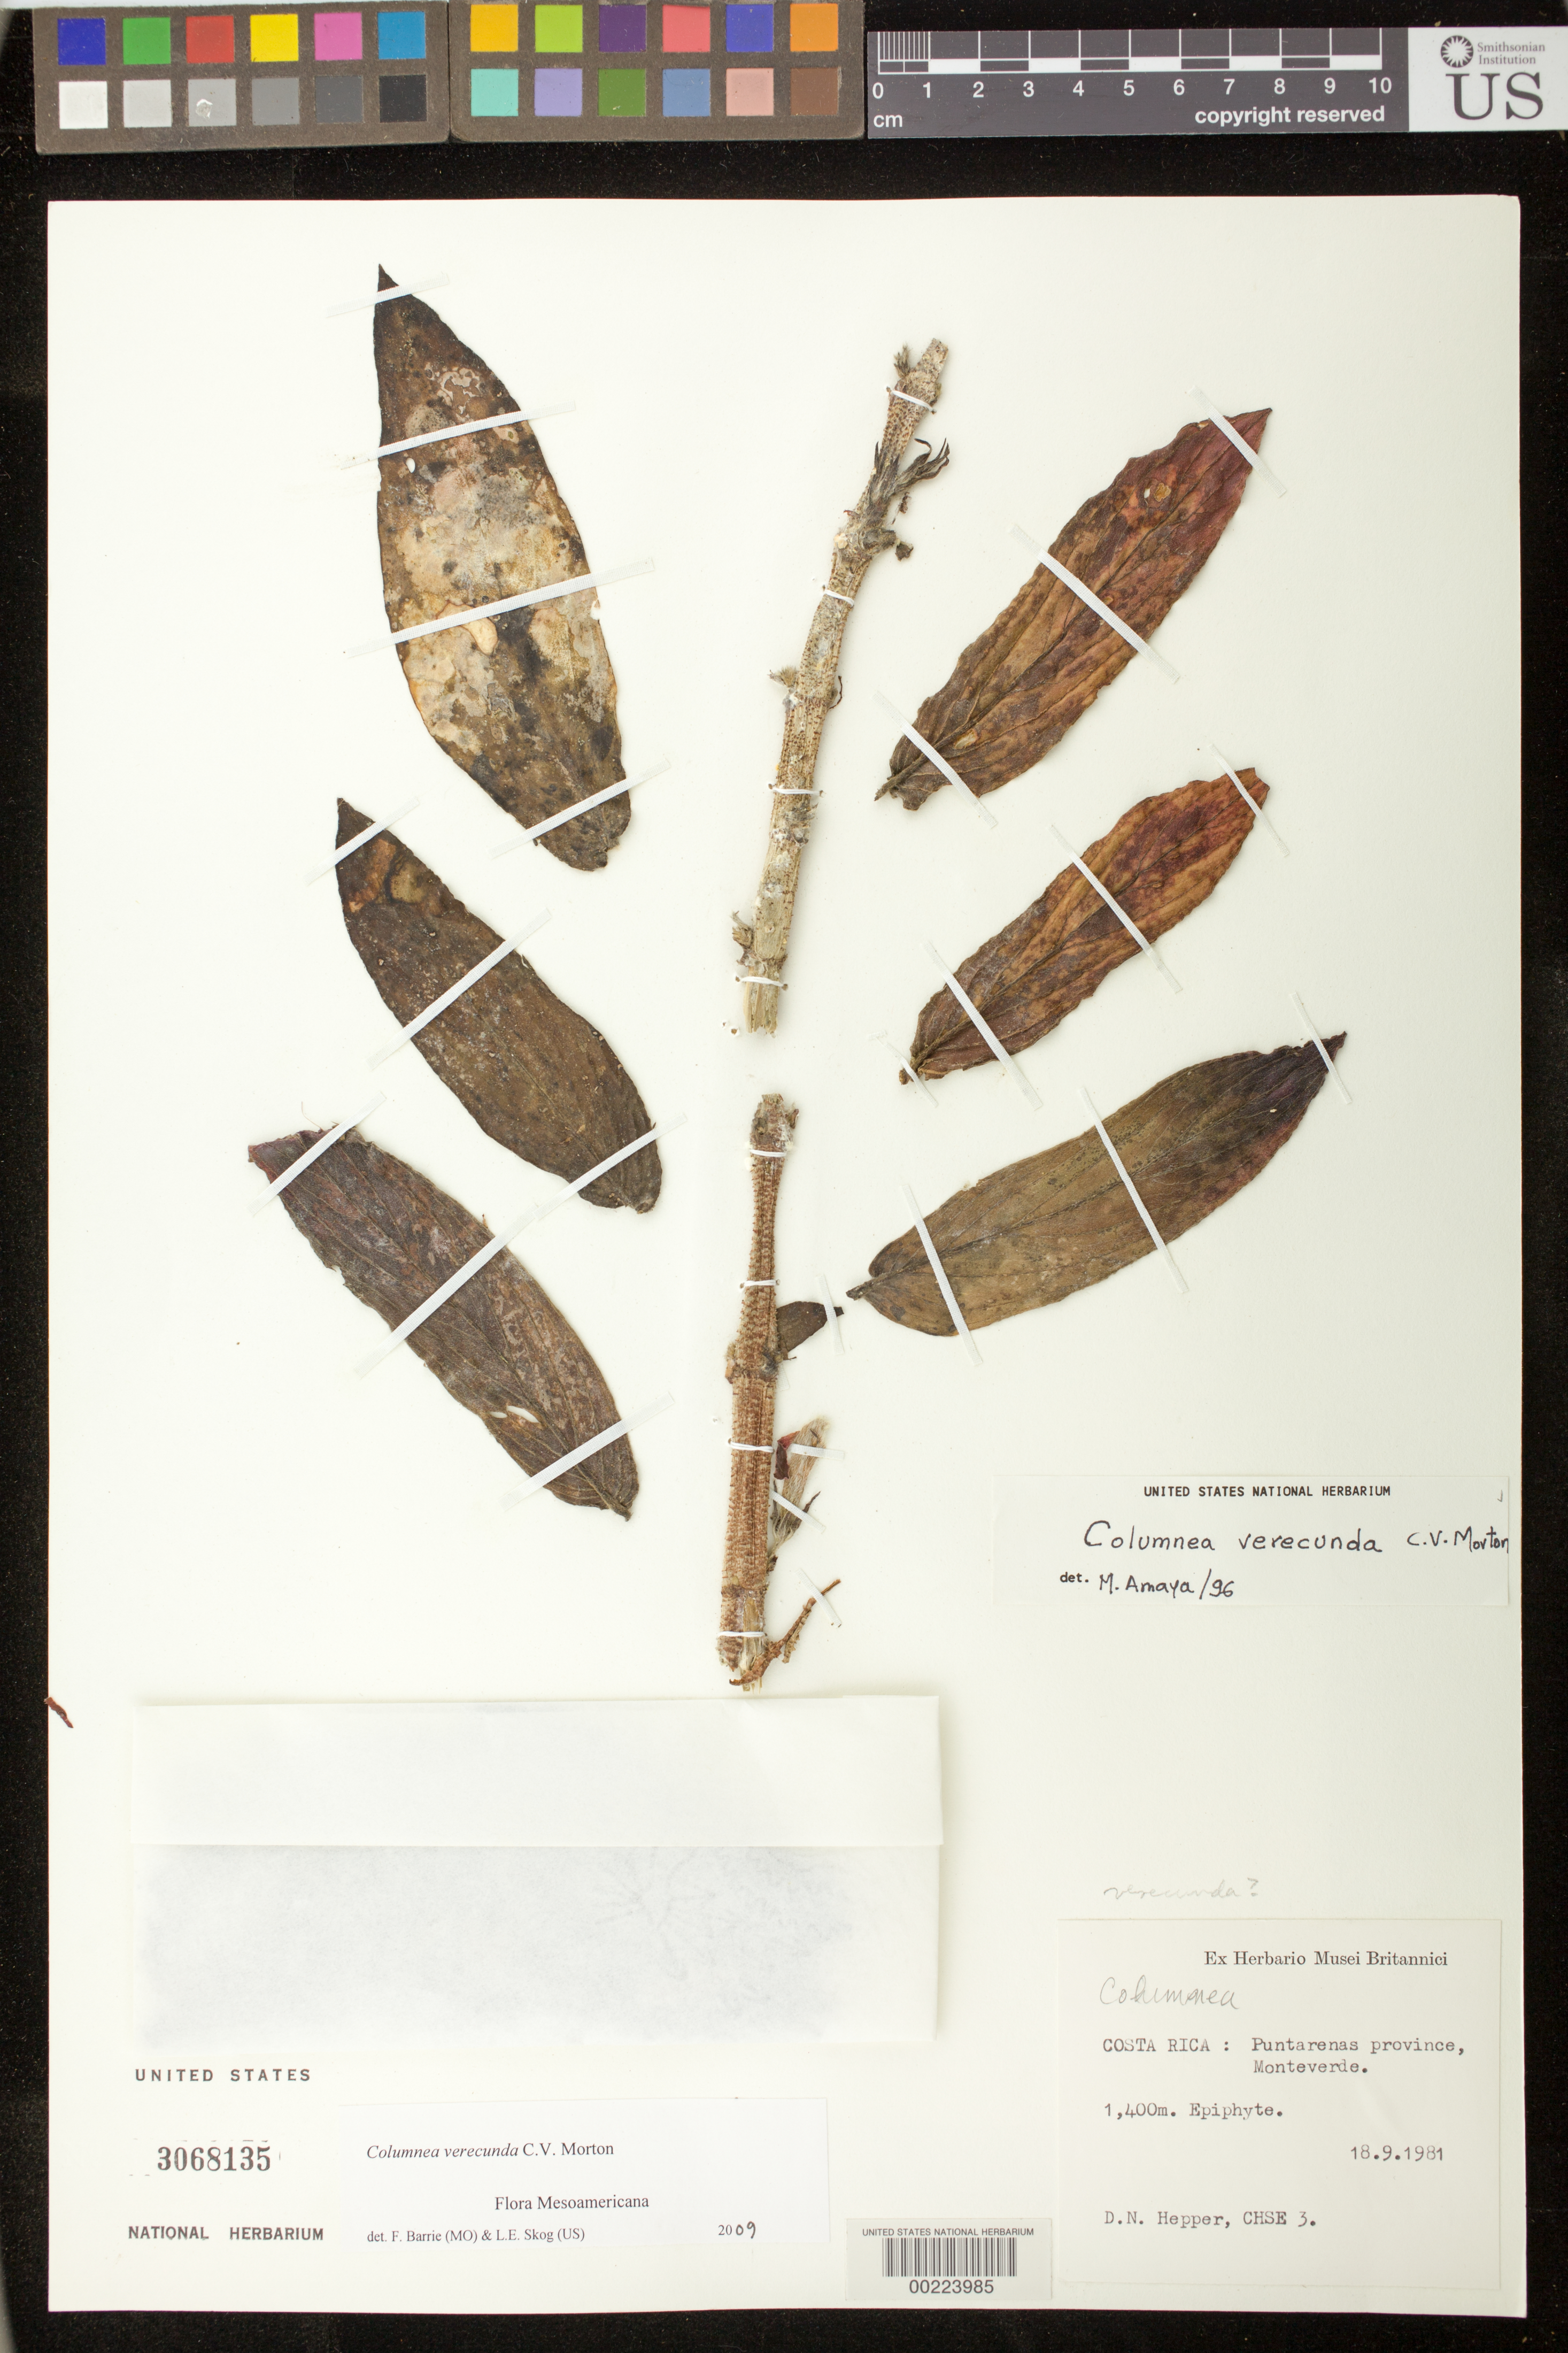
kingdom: Plantae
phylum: Tracheophyta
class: Magnoliopsida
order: Lamiales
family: Gesneriaceae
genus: Columnea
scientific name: Columnea verecunda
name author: C.V. Morton in Standl.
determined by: Skog, Laurence E.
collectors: D. Hepper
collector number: CHSE 3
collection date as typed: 18 Sep 1981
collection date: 1981-09-18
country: Costa Rica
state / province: Puntarenas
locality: Monteverde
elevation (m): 1400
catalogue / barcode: US 3068135